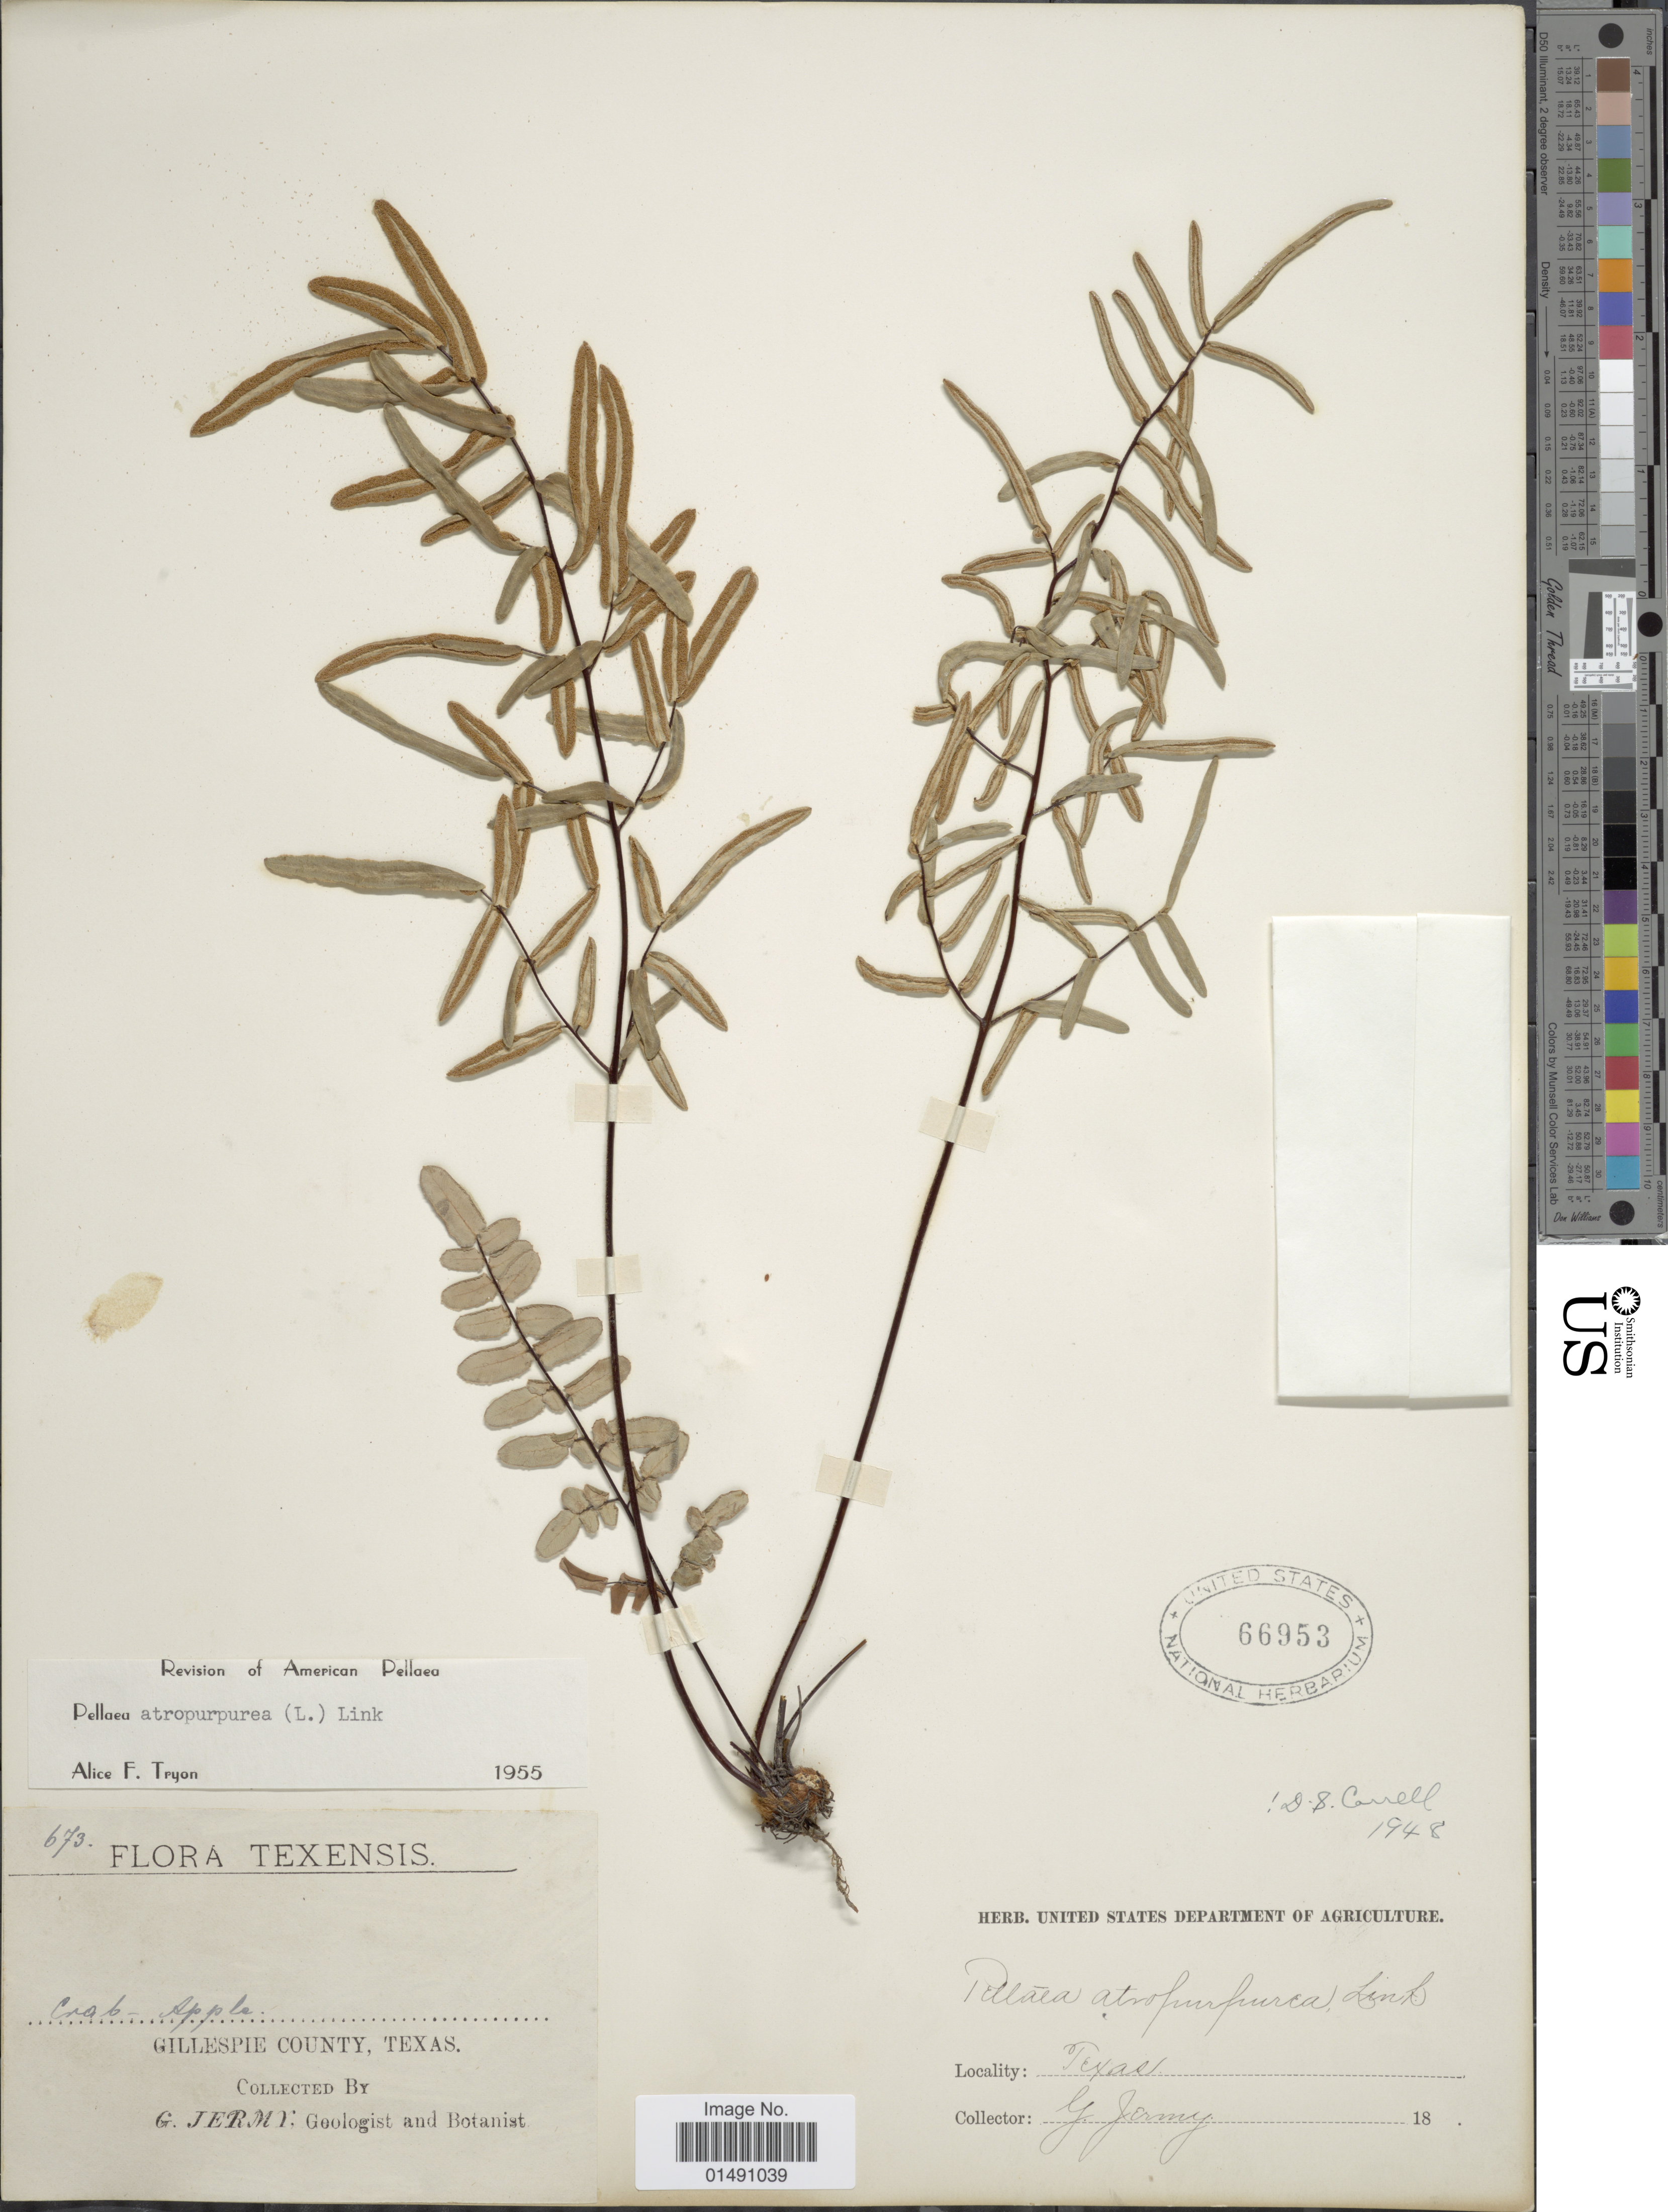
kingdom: Plantae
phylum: Tracheophyta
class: Polypodiopsida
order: Polypodiales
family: Pteridaceae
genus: Pellaea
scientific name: Pellaea atropurpurea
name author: (L.) Link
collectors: G. Jermy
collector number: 673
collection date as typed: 18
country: United States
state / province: Texas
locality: Gillespie County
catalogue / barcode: US 66953